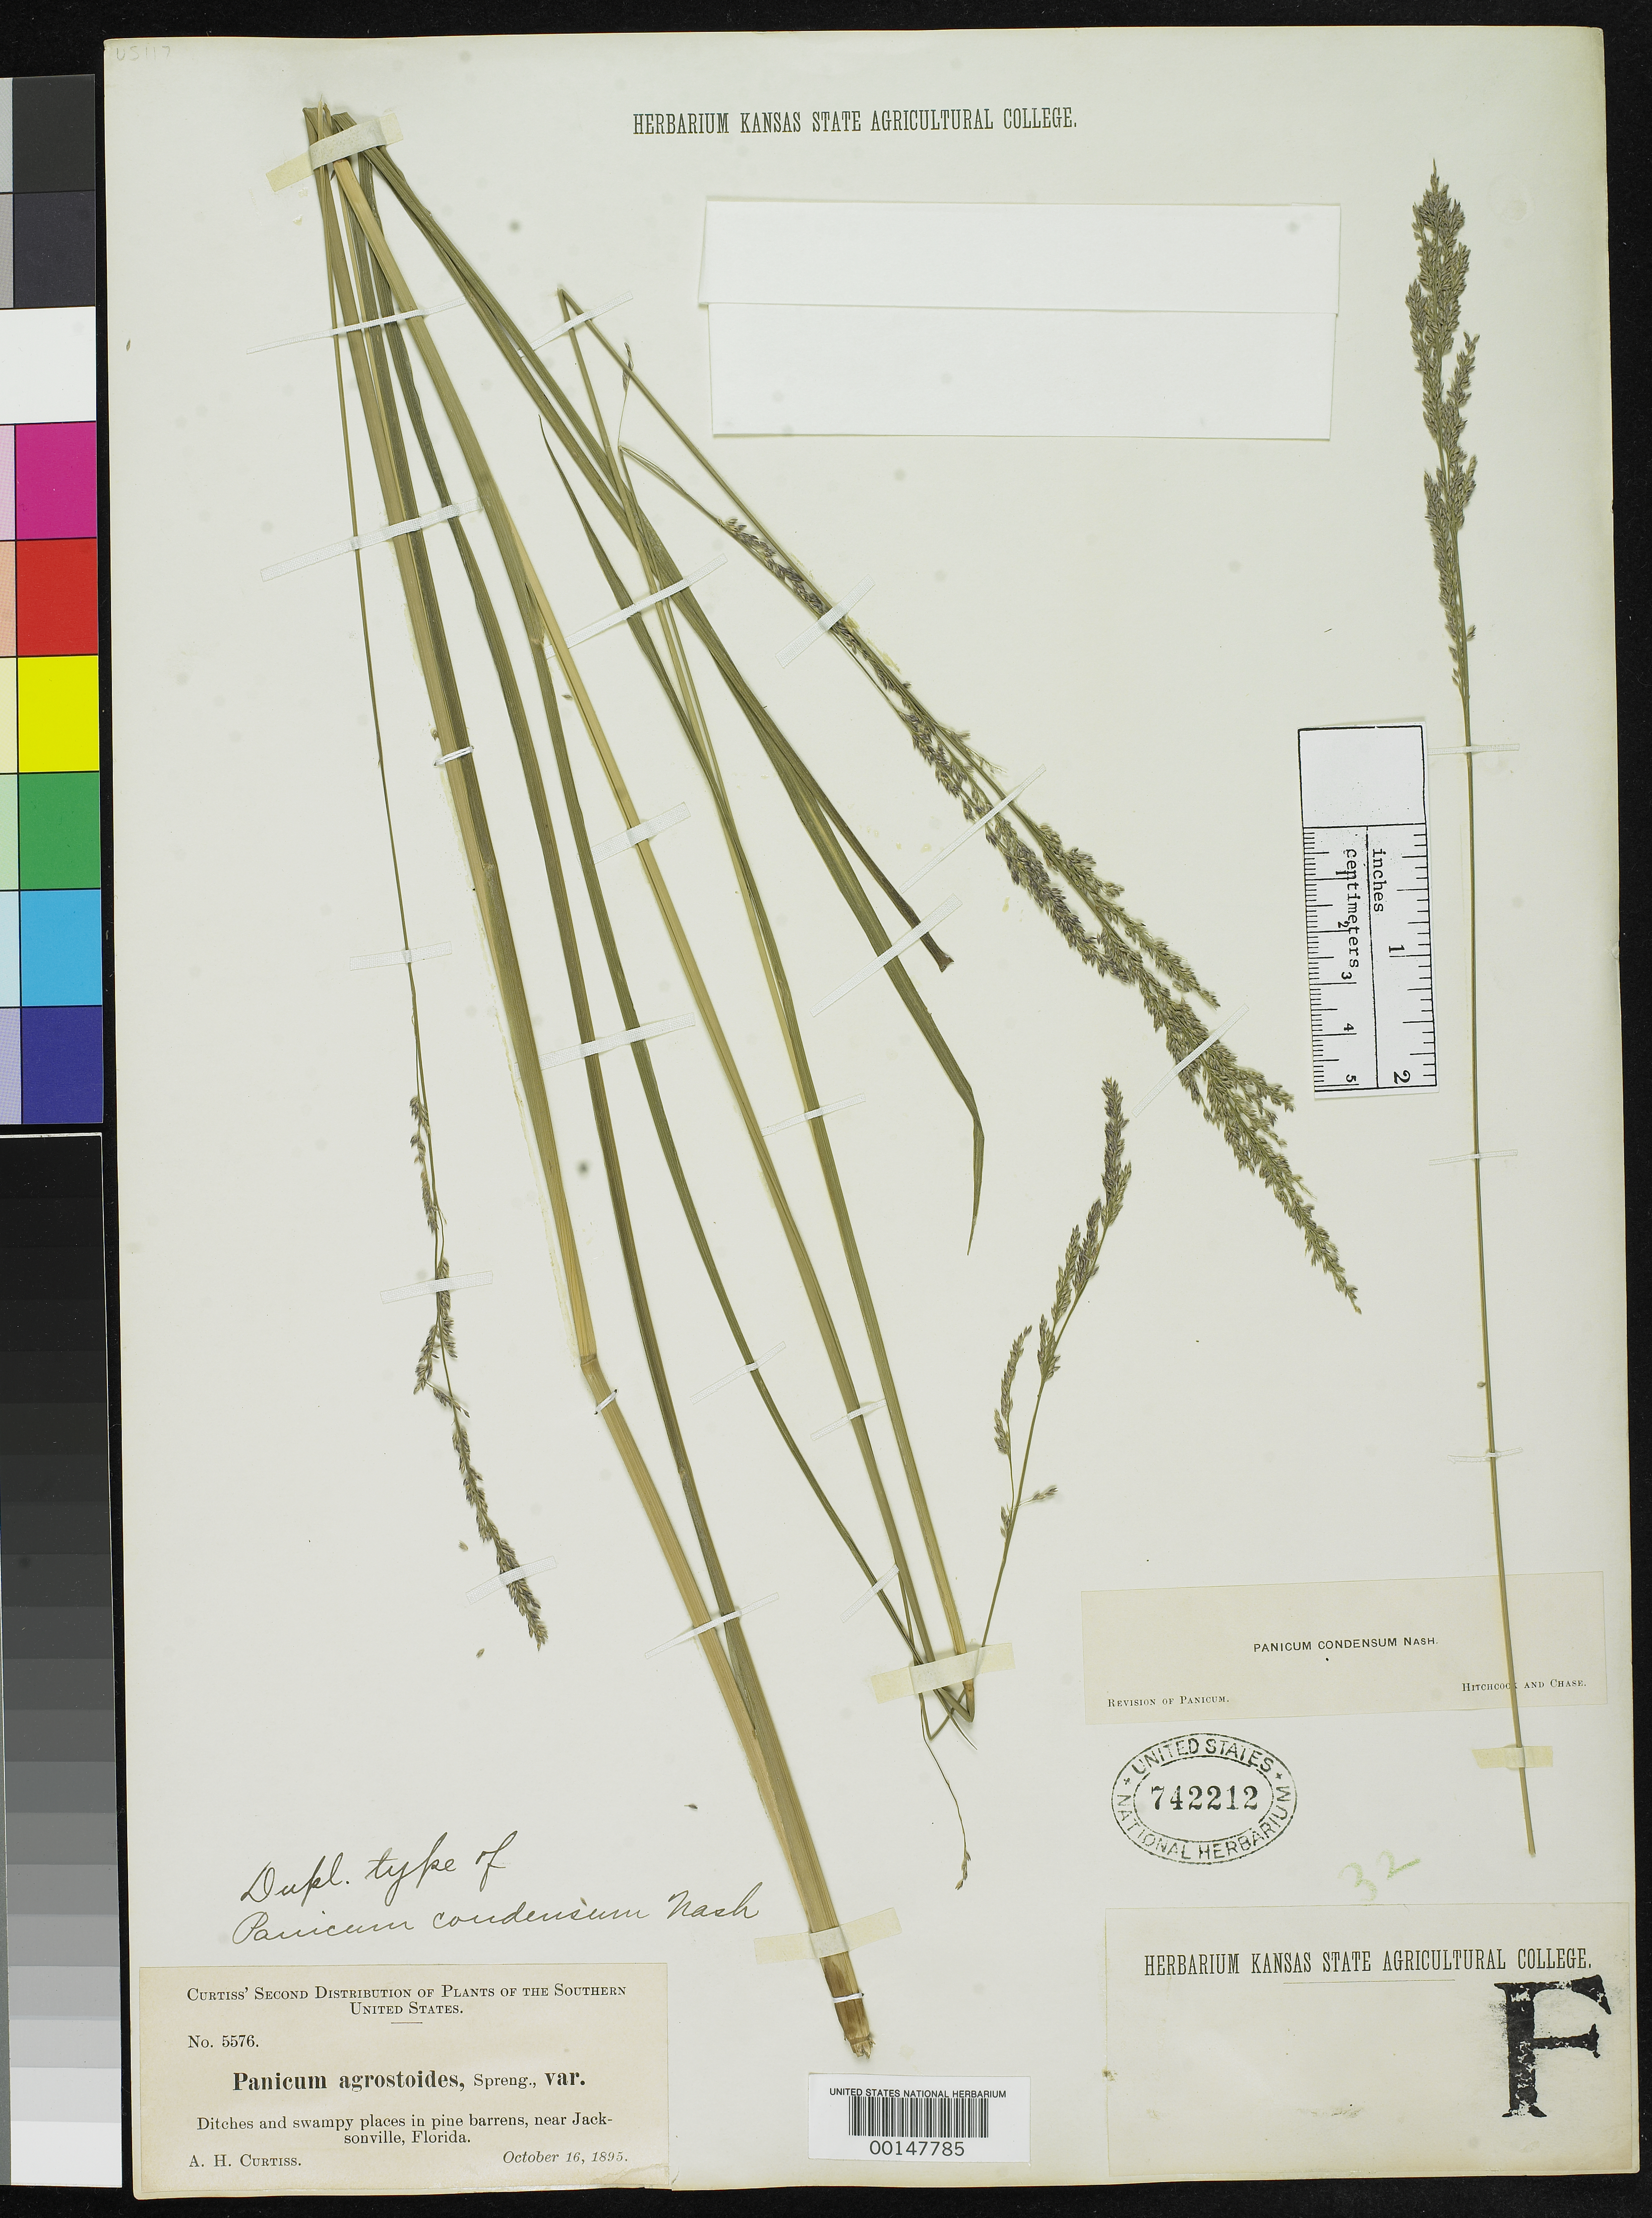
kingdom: Plantae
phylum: Tracheophyta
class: Liliopsida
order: Poales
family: Poaceae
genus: Panicum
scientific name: Panicum condensum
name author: Nash in Small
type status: Isotype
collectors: A. H. Curtiss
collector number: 5576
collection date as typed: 16 Oct 1895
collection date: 1895-10-16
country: United States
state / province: Florida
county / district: Duval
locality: Near Jacksonville.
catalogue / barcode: US 742212